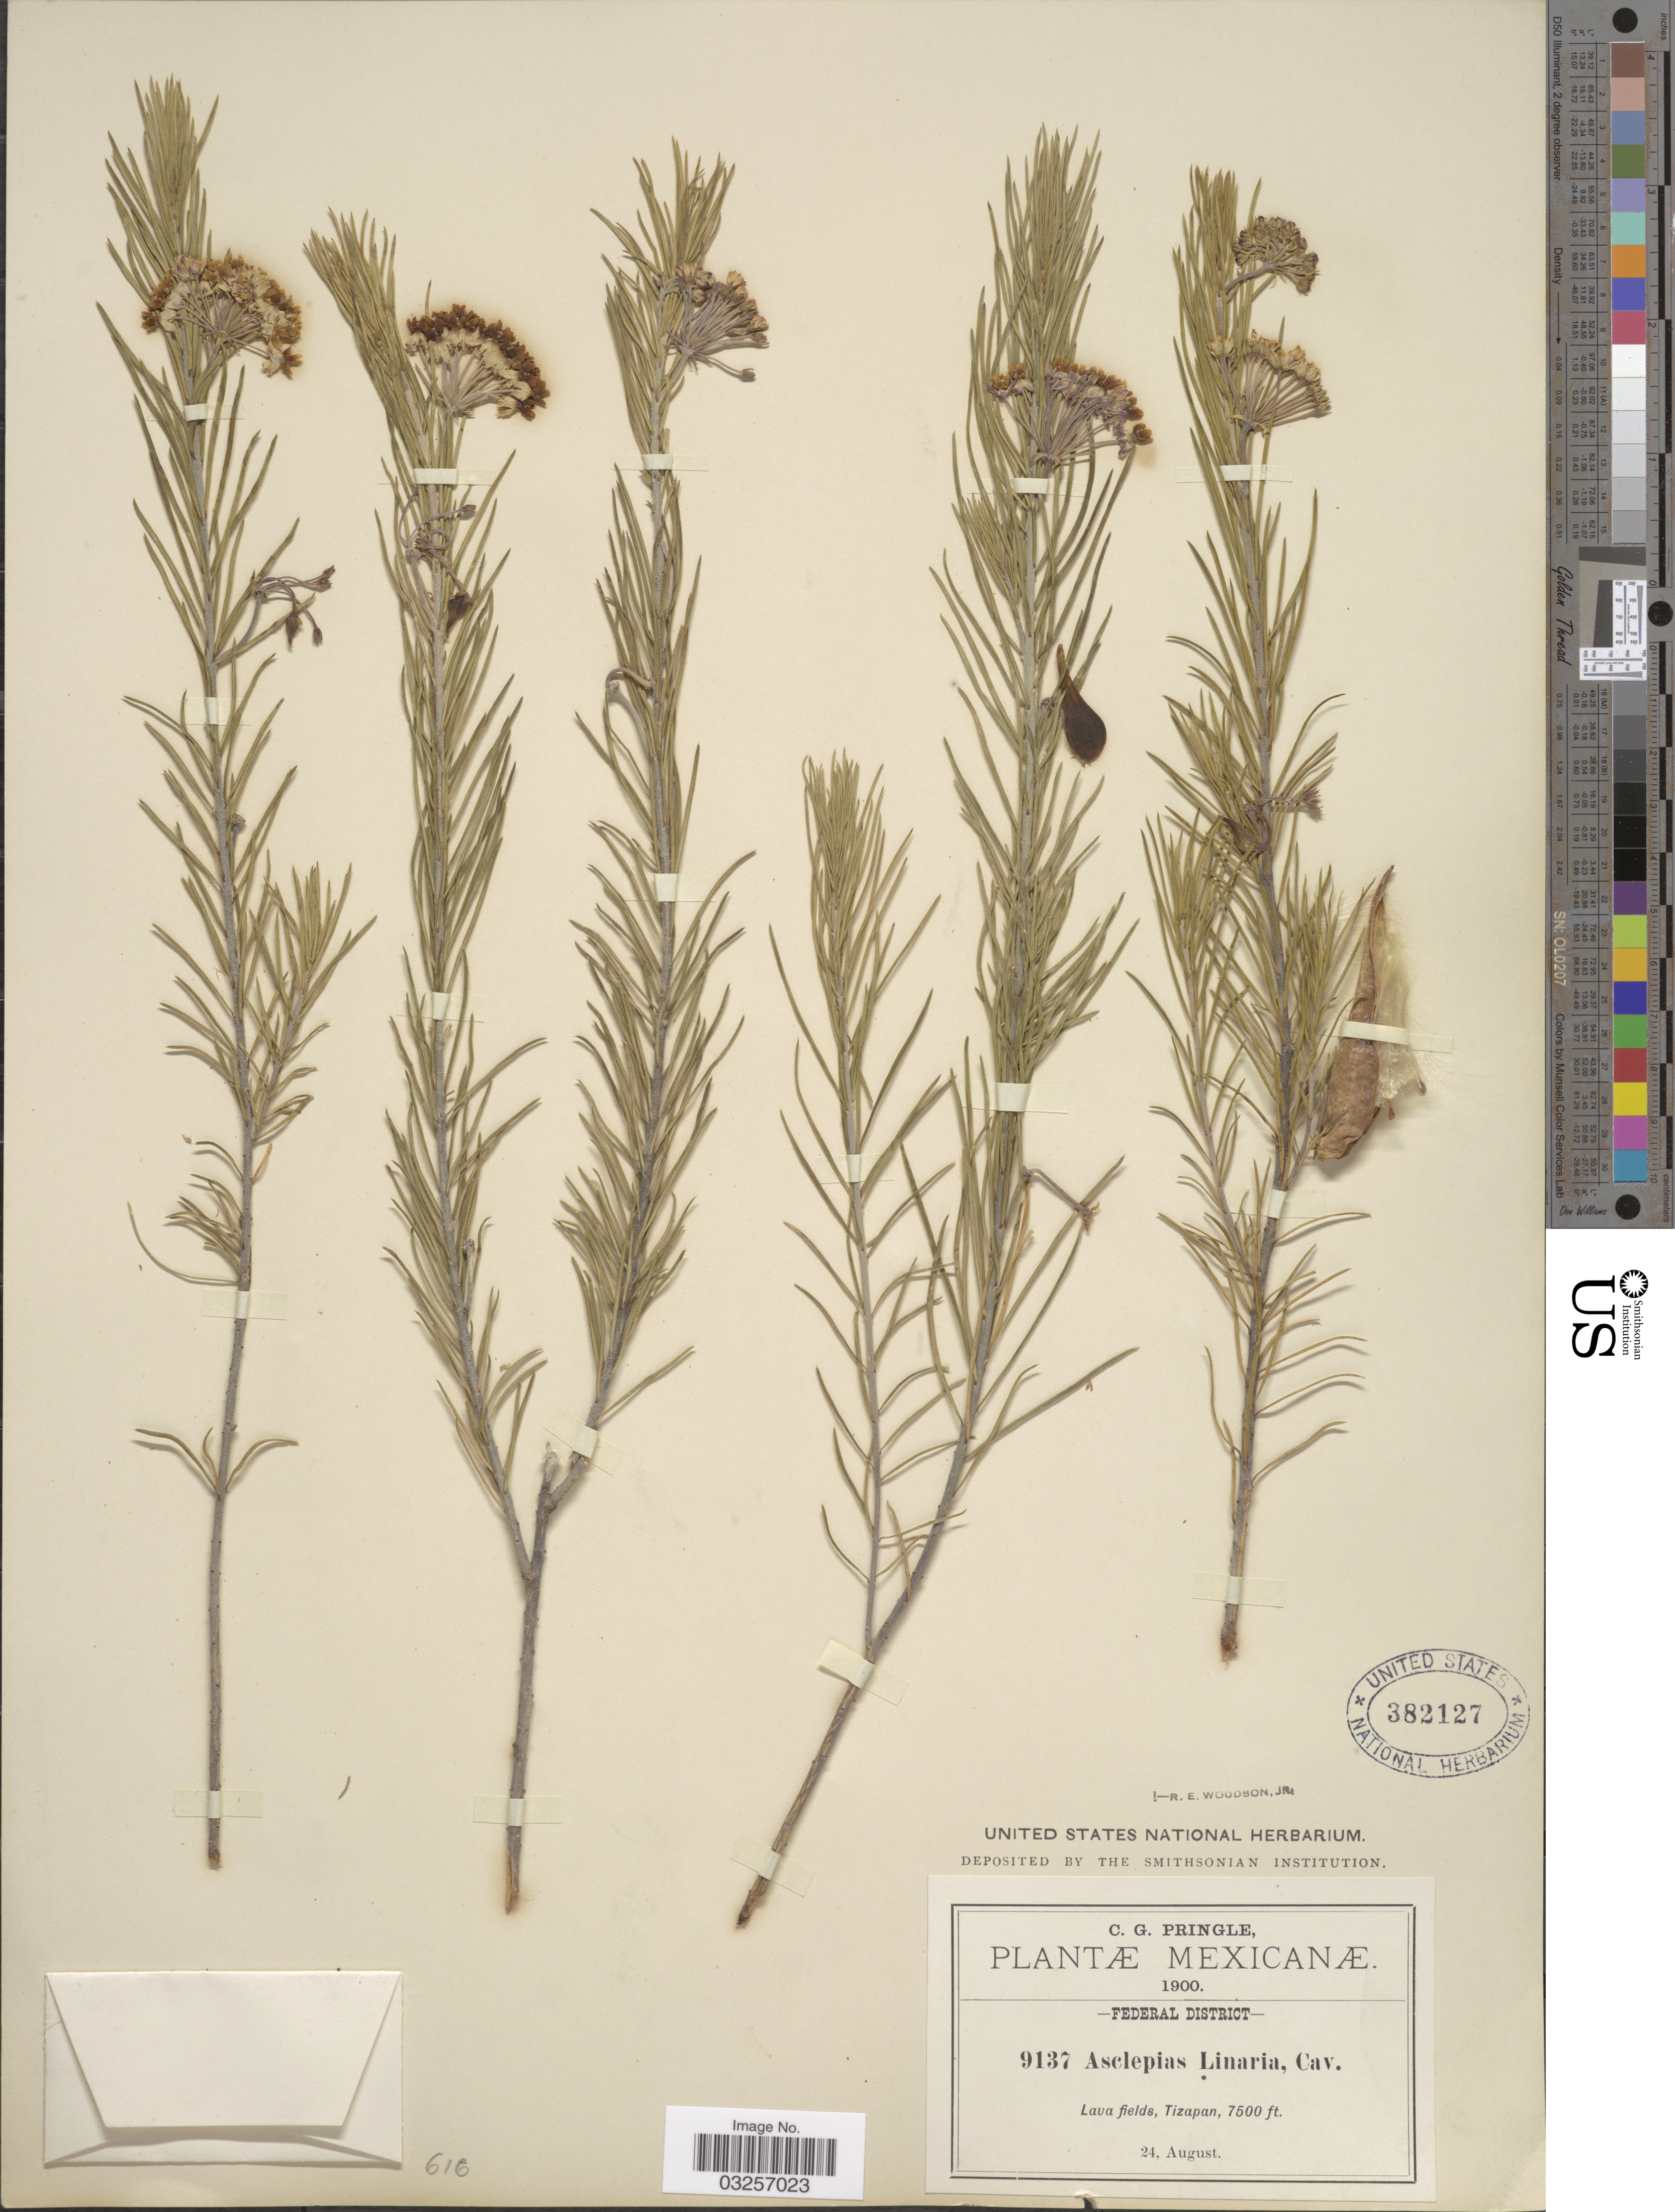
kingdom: Plantae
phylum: Tracheophyta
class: Magnoliopsida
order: Gentianales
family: Apocynaceae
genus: Asclepias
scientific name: Asclepias linaria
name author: Cav.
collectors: C. G. Pringle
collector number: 9137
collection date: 1900-08-24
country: Mexico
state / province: Distrito Federal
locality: Federal District. Lava fields, Tizapan.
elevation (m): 2286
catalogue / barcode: US 382127